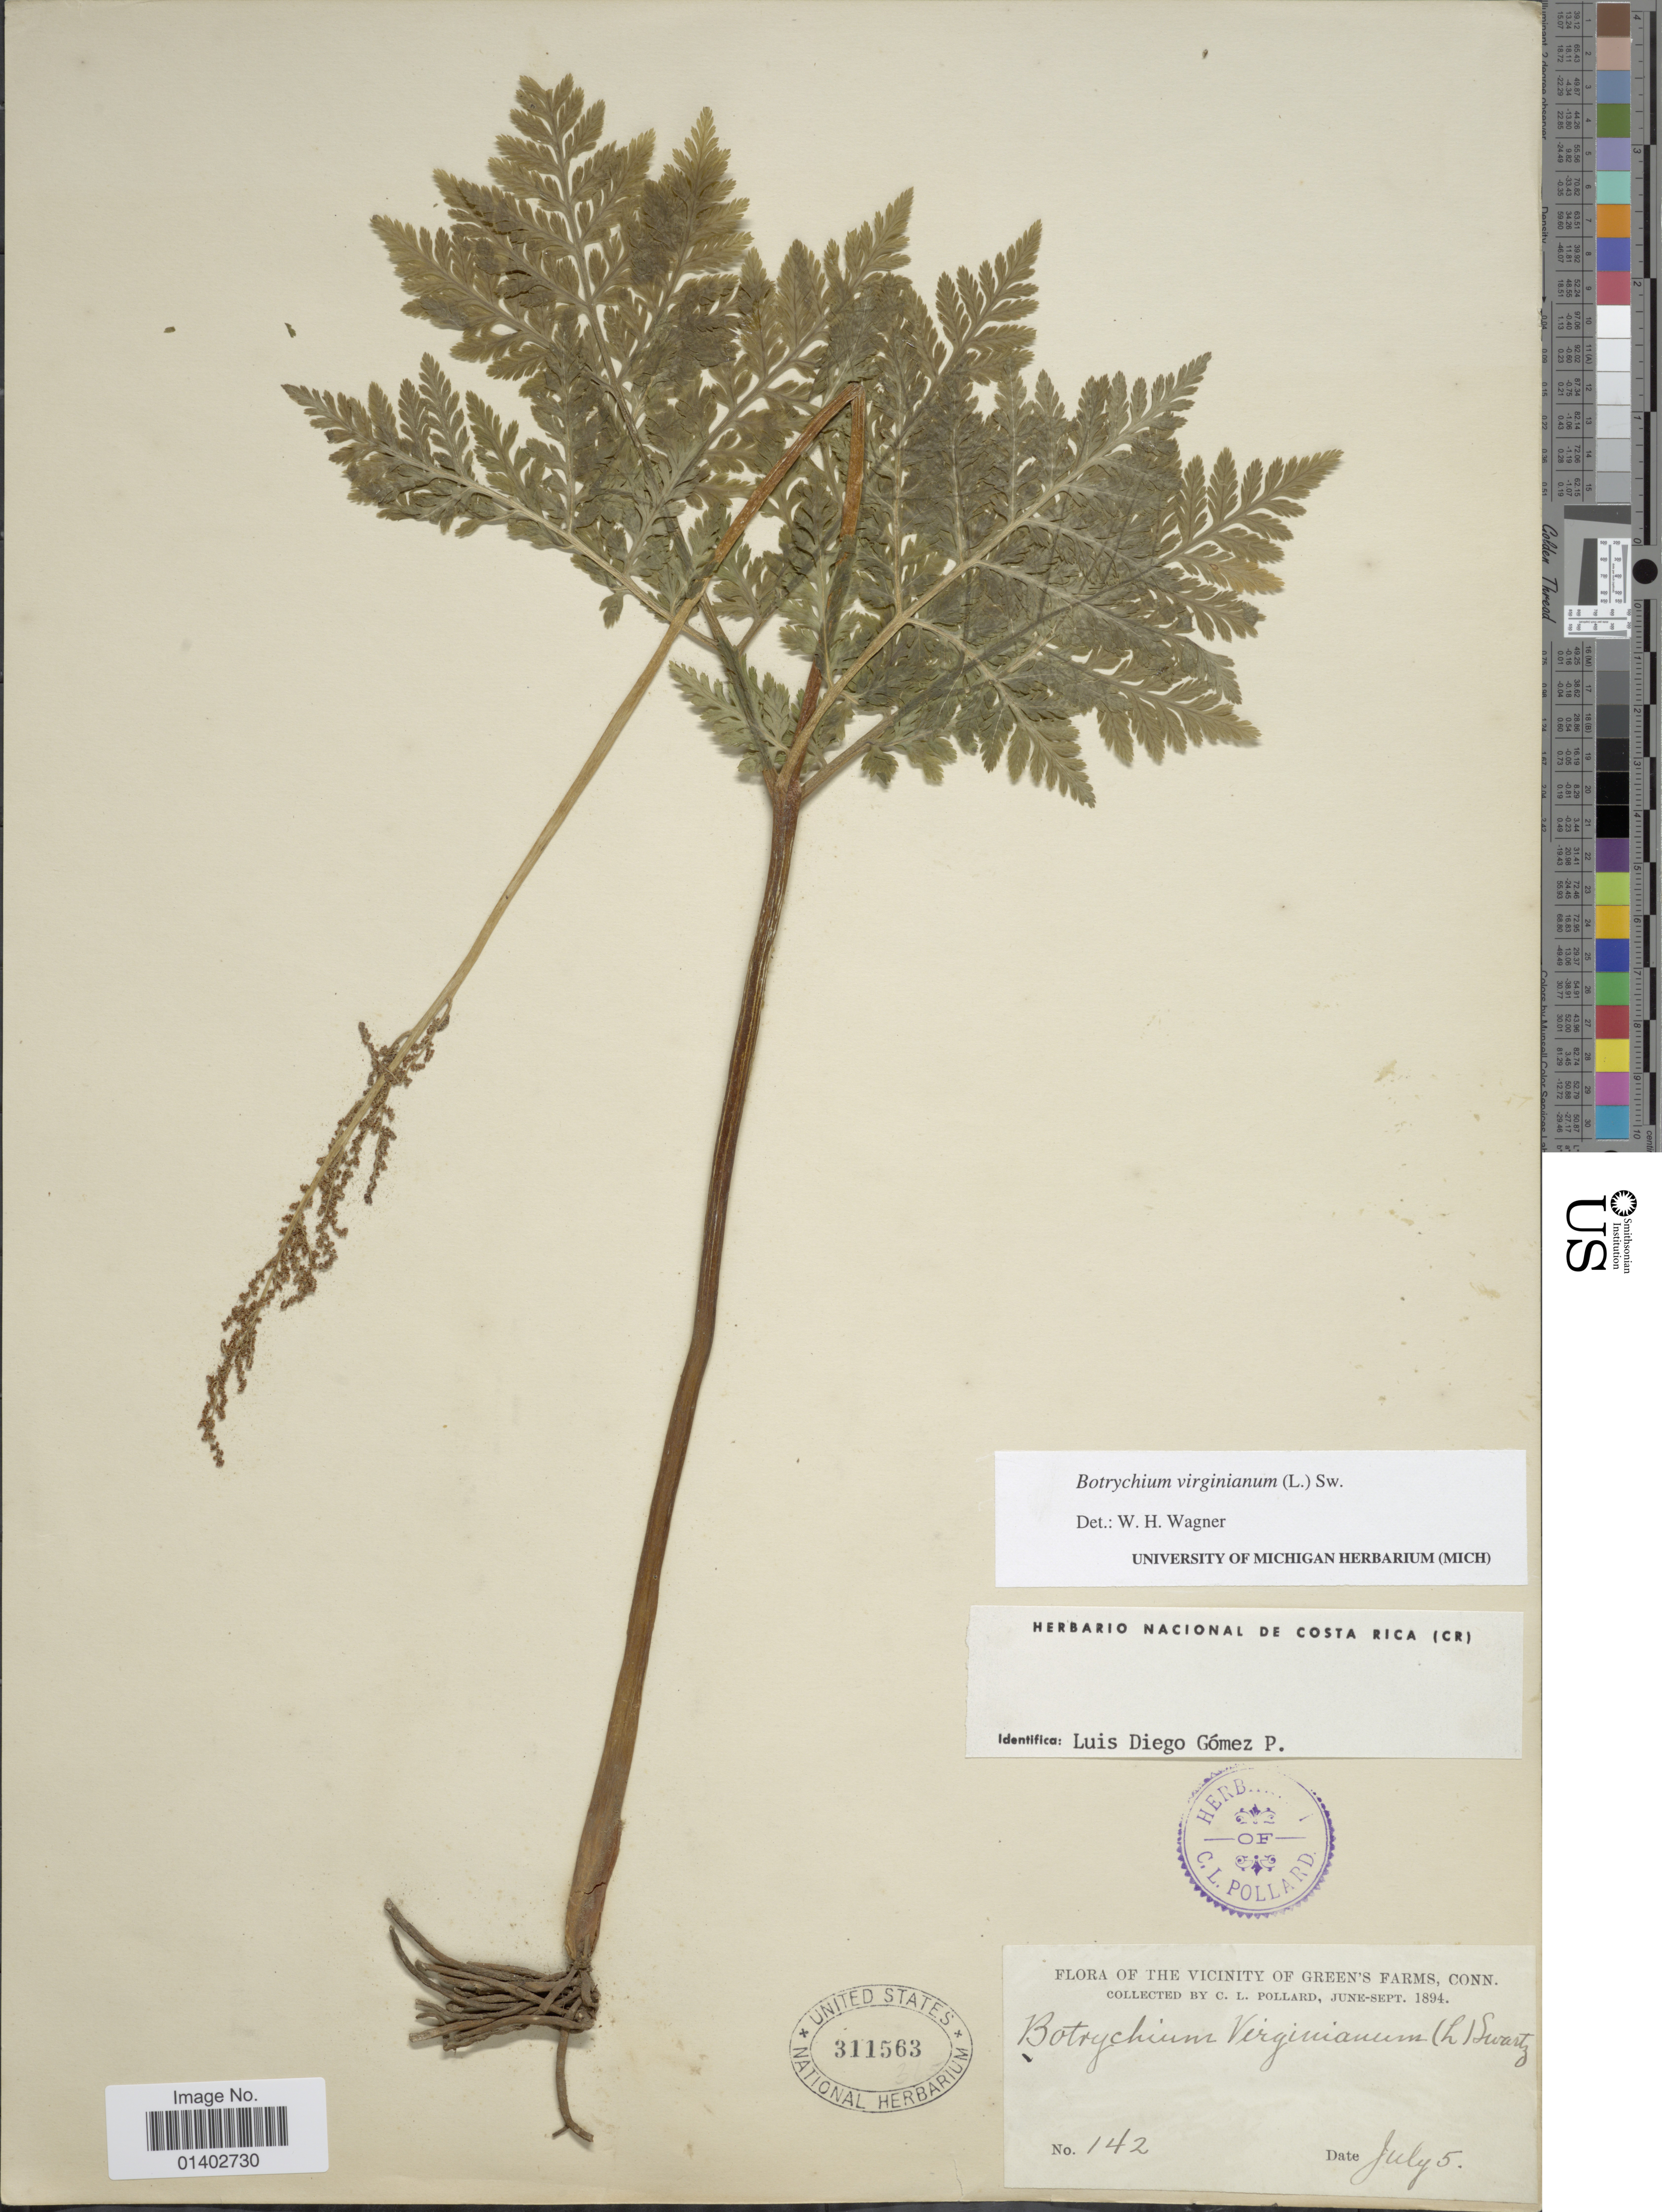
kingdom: Plantae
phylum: Tracheophyta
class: Polypodiopsida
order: Ophioglossales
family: Ophioglossaceae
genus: Botrychium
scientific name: Botrychium virginianum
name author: (L.) Sw.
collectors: C. L. Pollard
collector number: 142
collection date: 1894-07-05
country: United States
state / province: Connecticut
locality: The Vicinity of Green's Farms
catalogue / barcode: US 311563